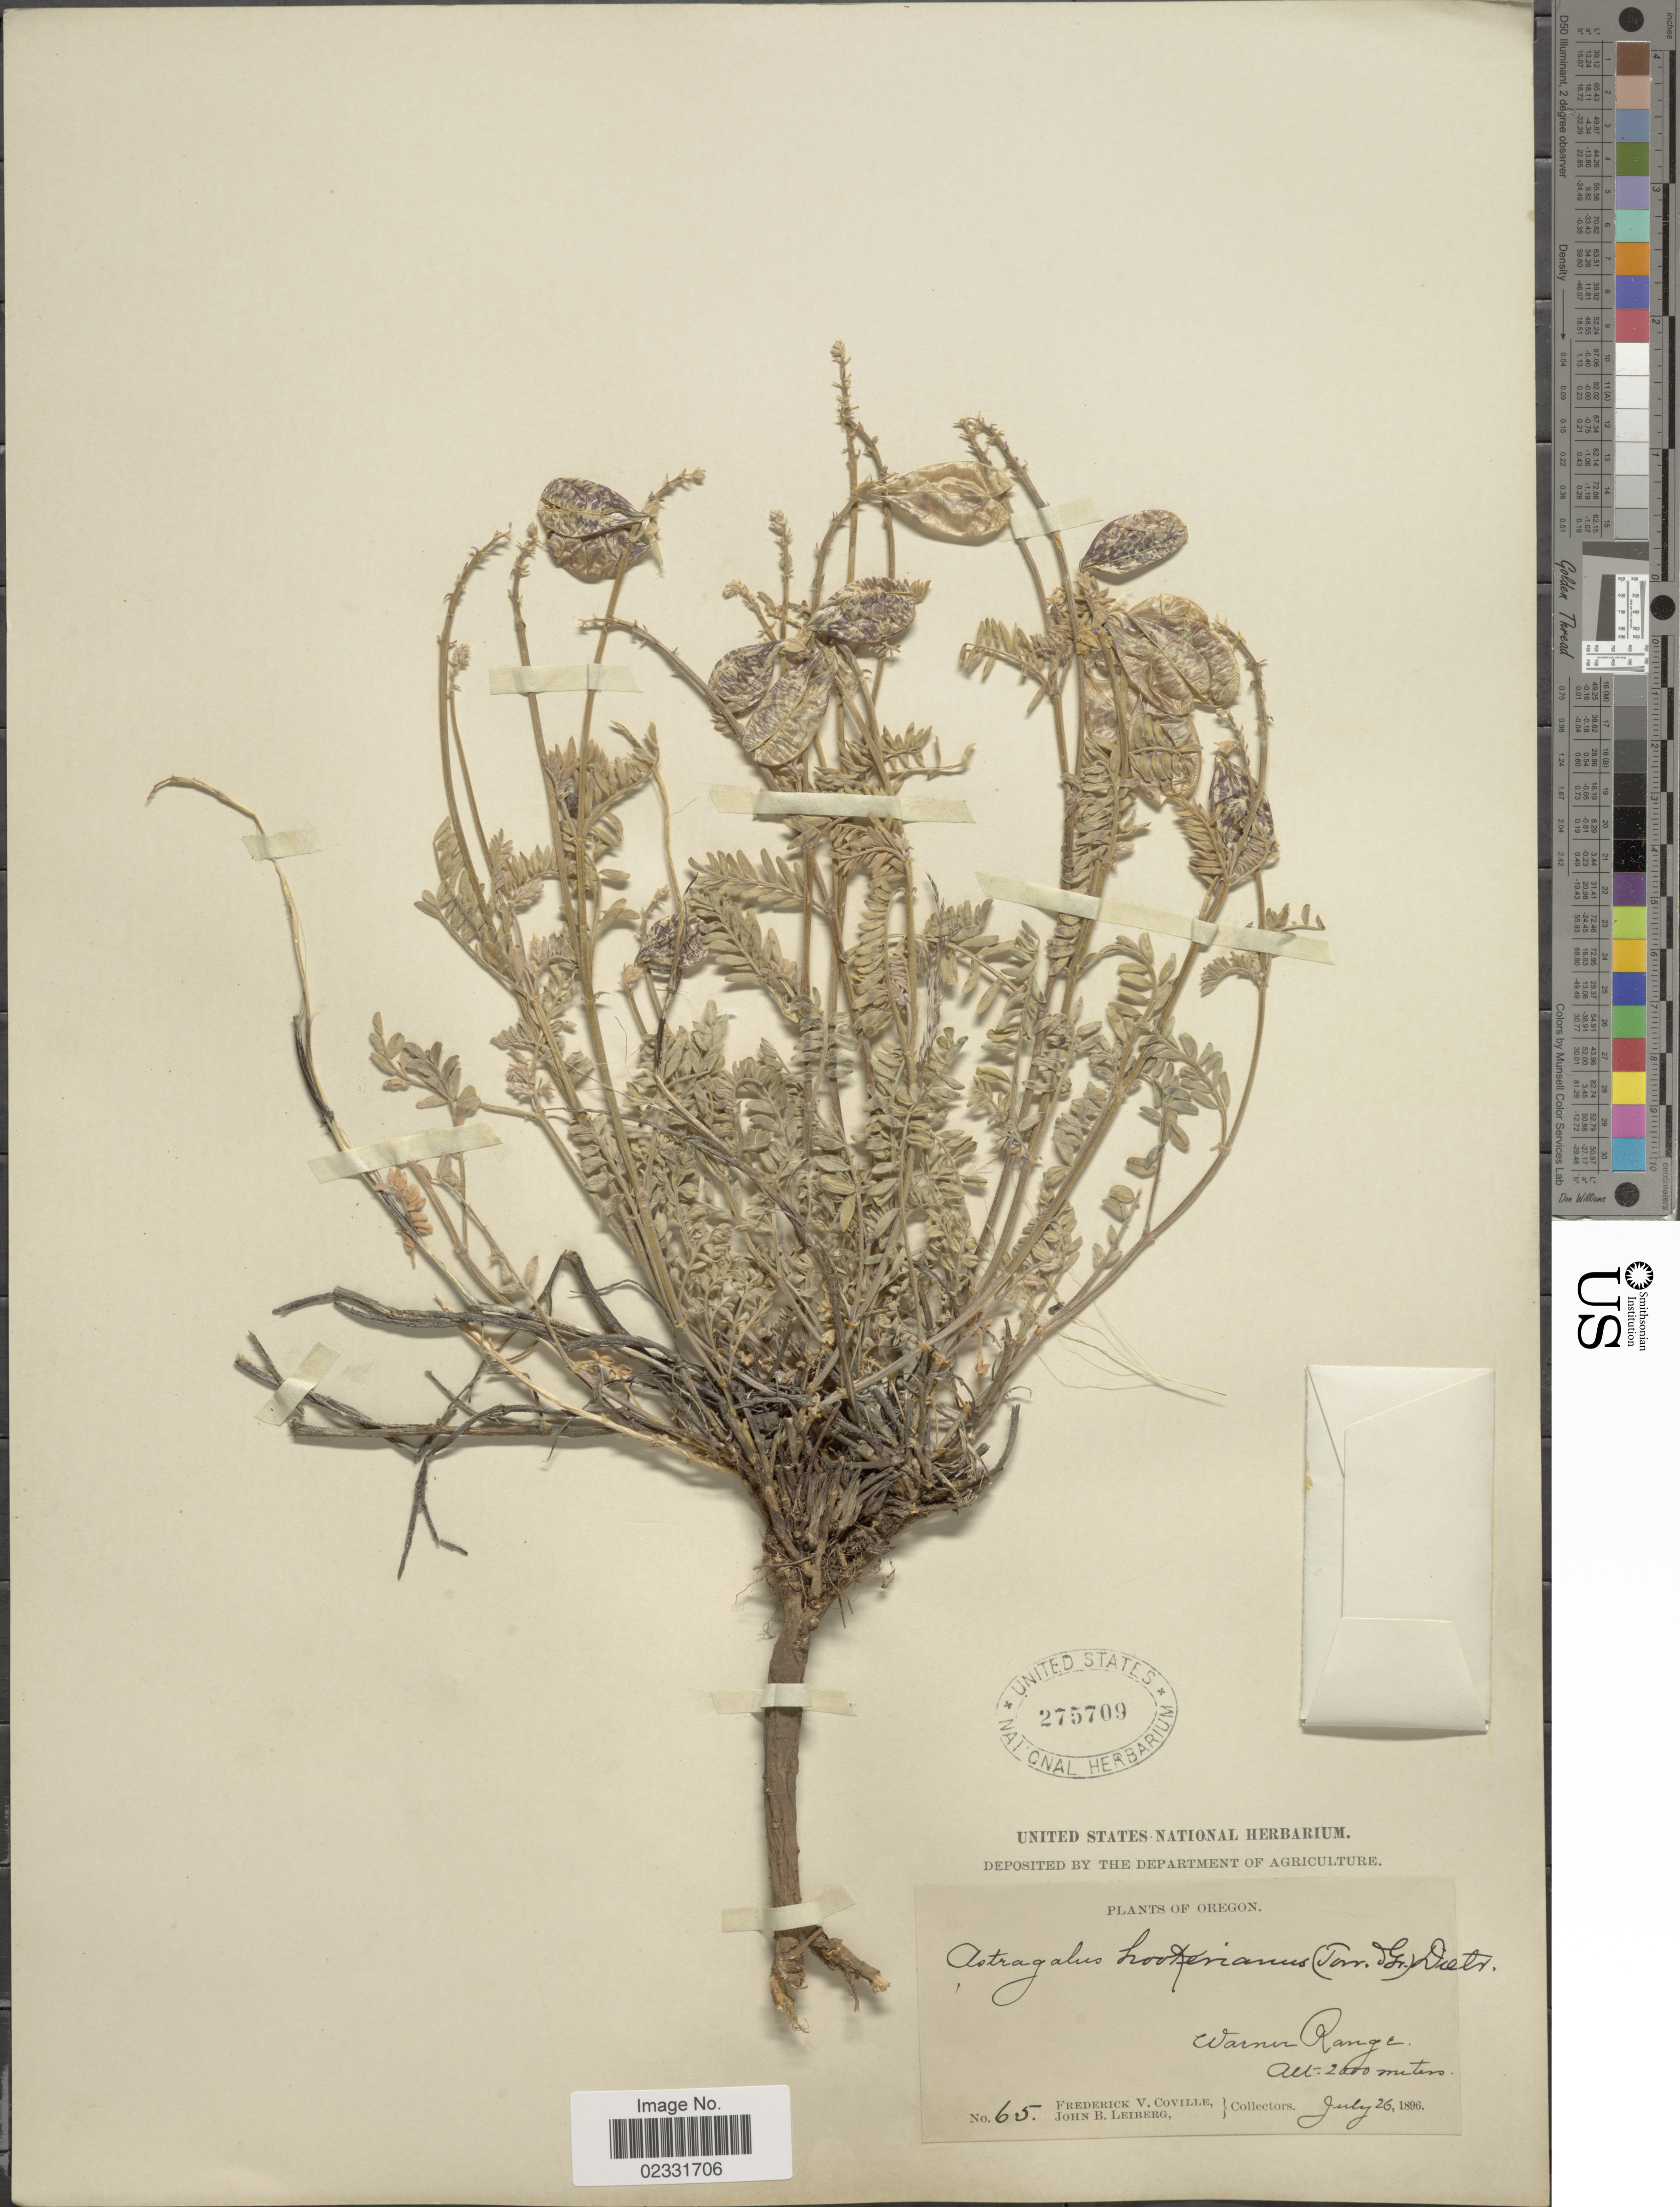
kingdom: Plantae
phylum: Tracheophyta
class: Magnoliopsida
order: Fabales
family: Fabaceae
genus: Astragalus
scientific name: Astragalus hookerianus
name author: D. Dietr.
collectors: F. V. Coville & J. B. Leiberg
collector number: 65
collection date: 1896-07-26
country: United States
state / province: Oregon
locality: Warner Range.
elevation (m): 2000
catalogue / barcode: US 275709